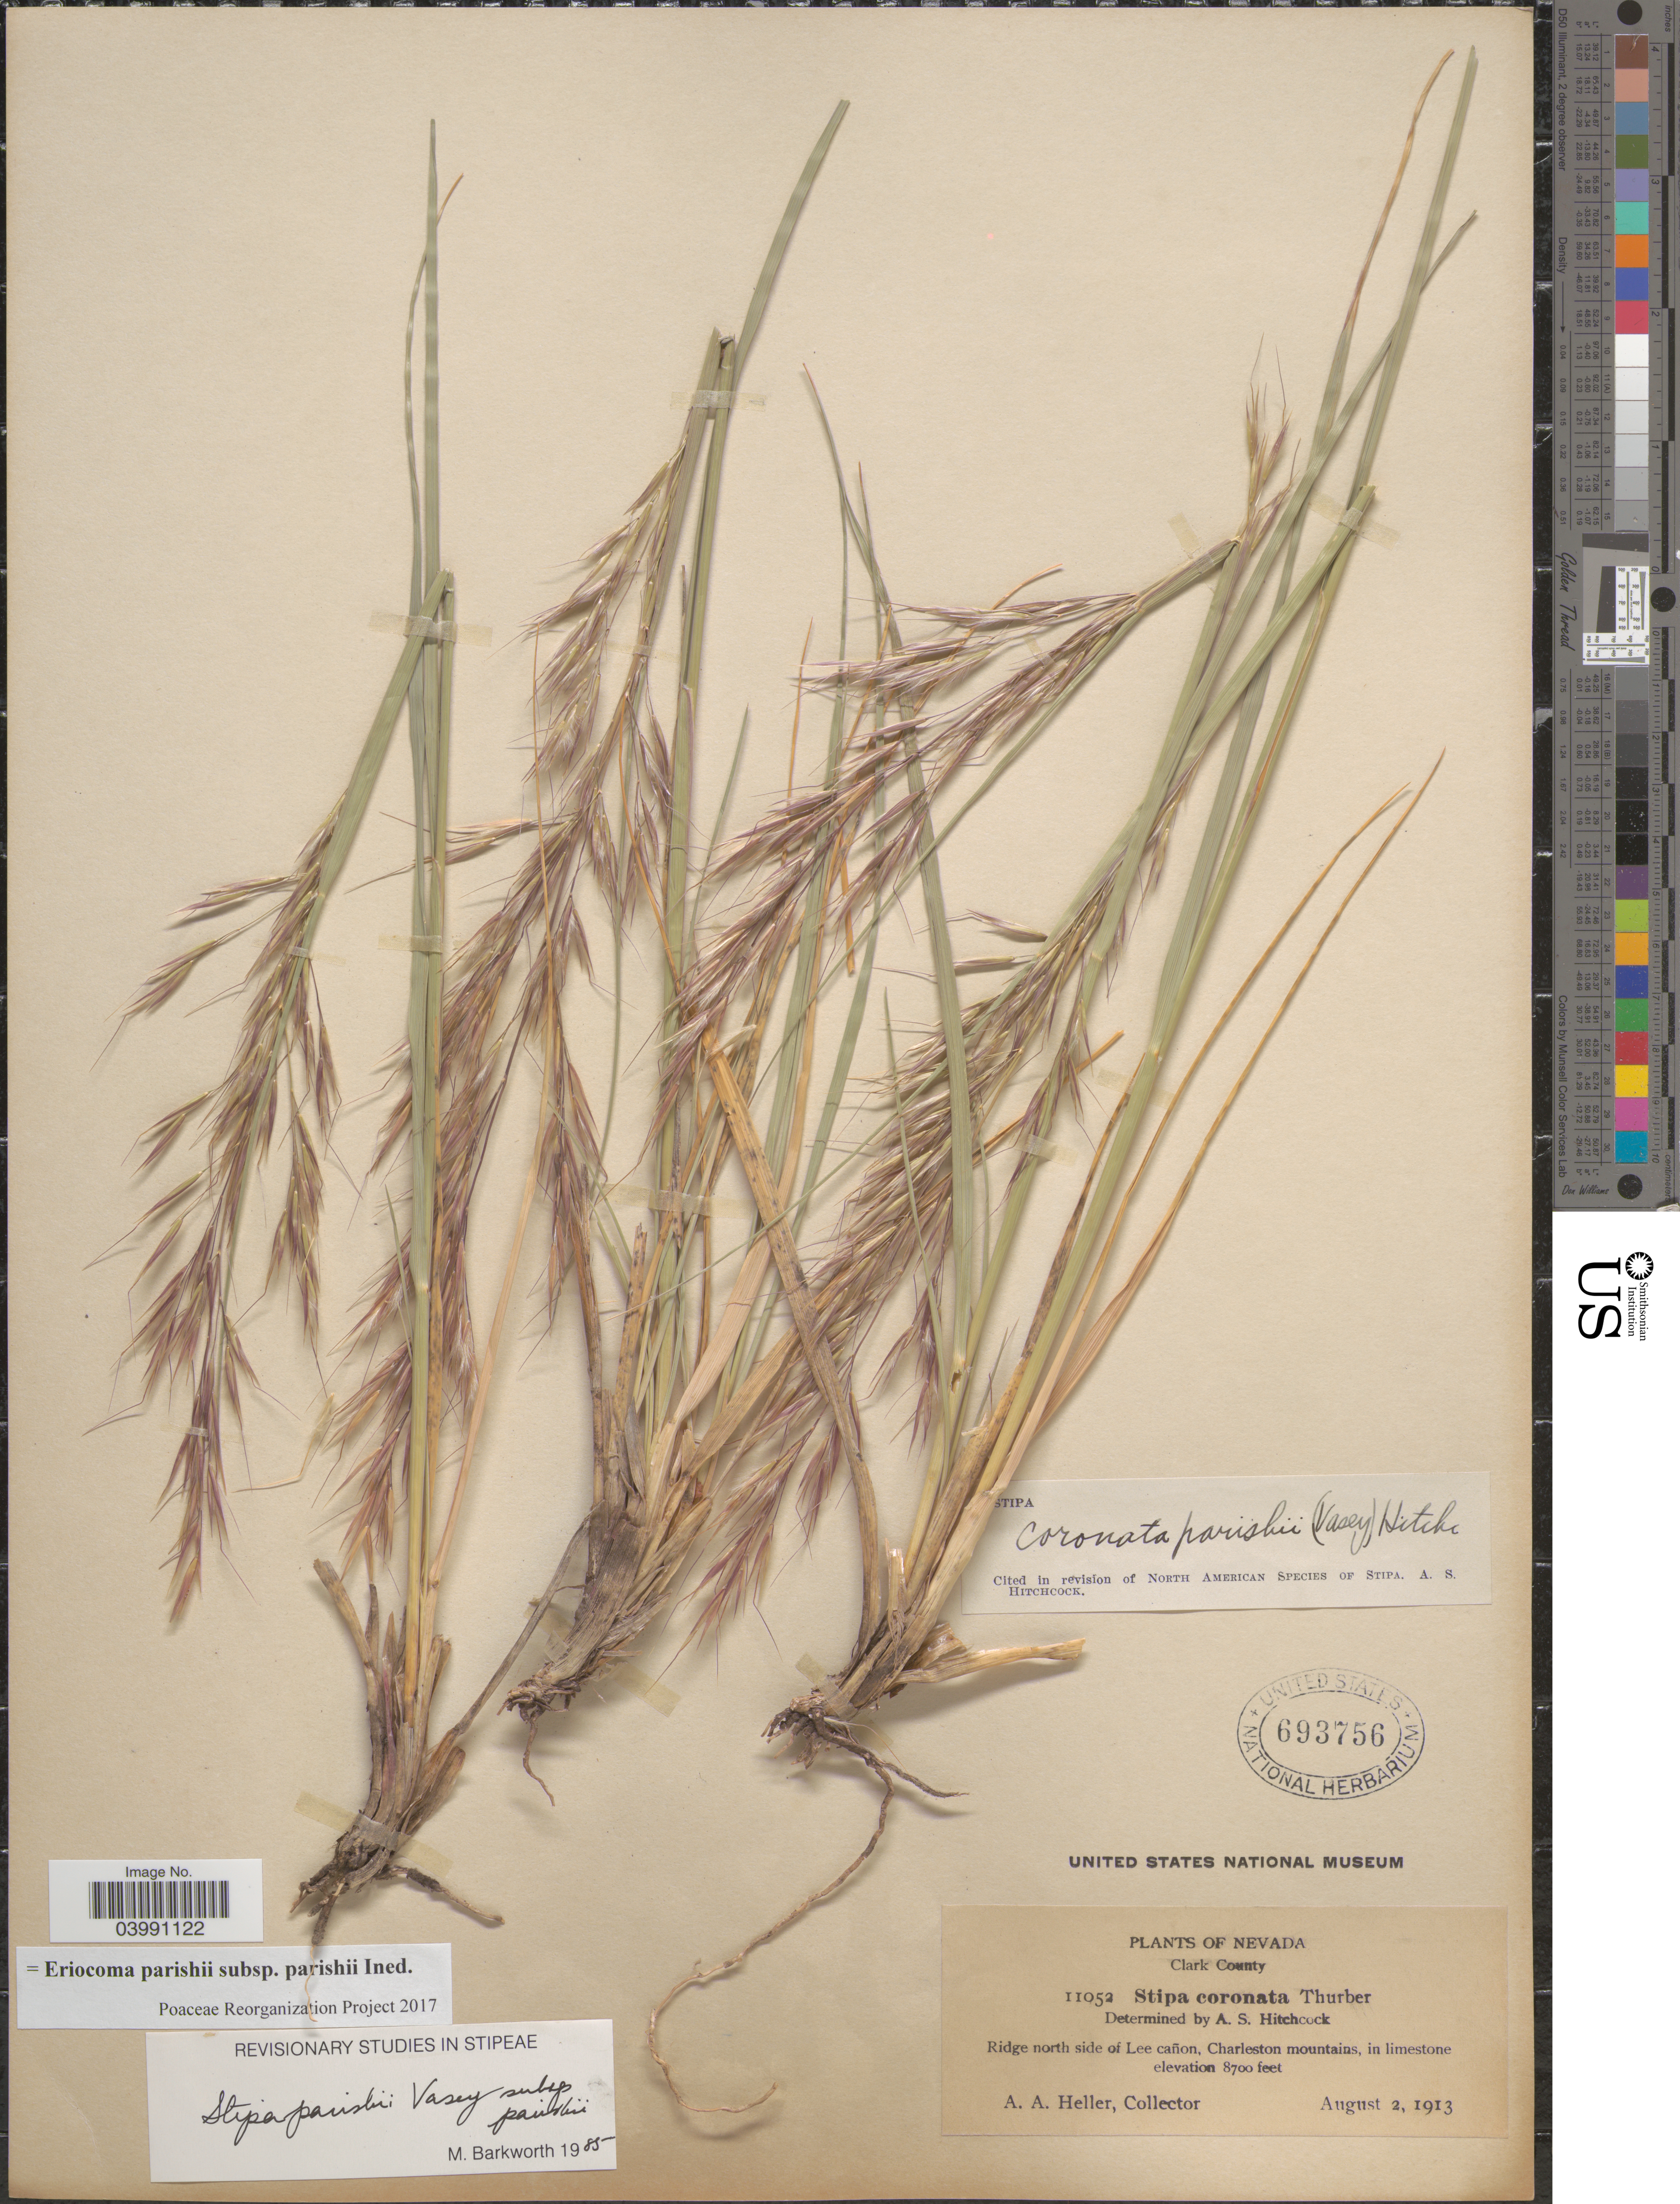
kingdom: Plantae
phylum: Tracheophyta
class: Liliopsida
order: Poales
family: Poaceae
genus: Eriocoma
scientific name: Eriocoma parishii subsp. parishii ined.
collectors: A. A. Heller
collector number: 11052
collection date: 1913-08-02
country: United States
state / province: Nevada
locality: Clark County. Ridge north side of Lee cañon, Charleston mountains, in limestone.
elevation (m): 2652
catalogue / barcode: US 693756